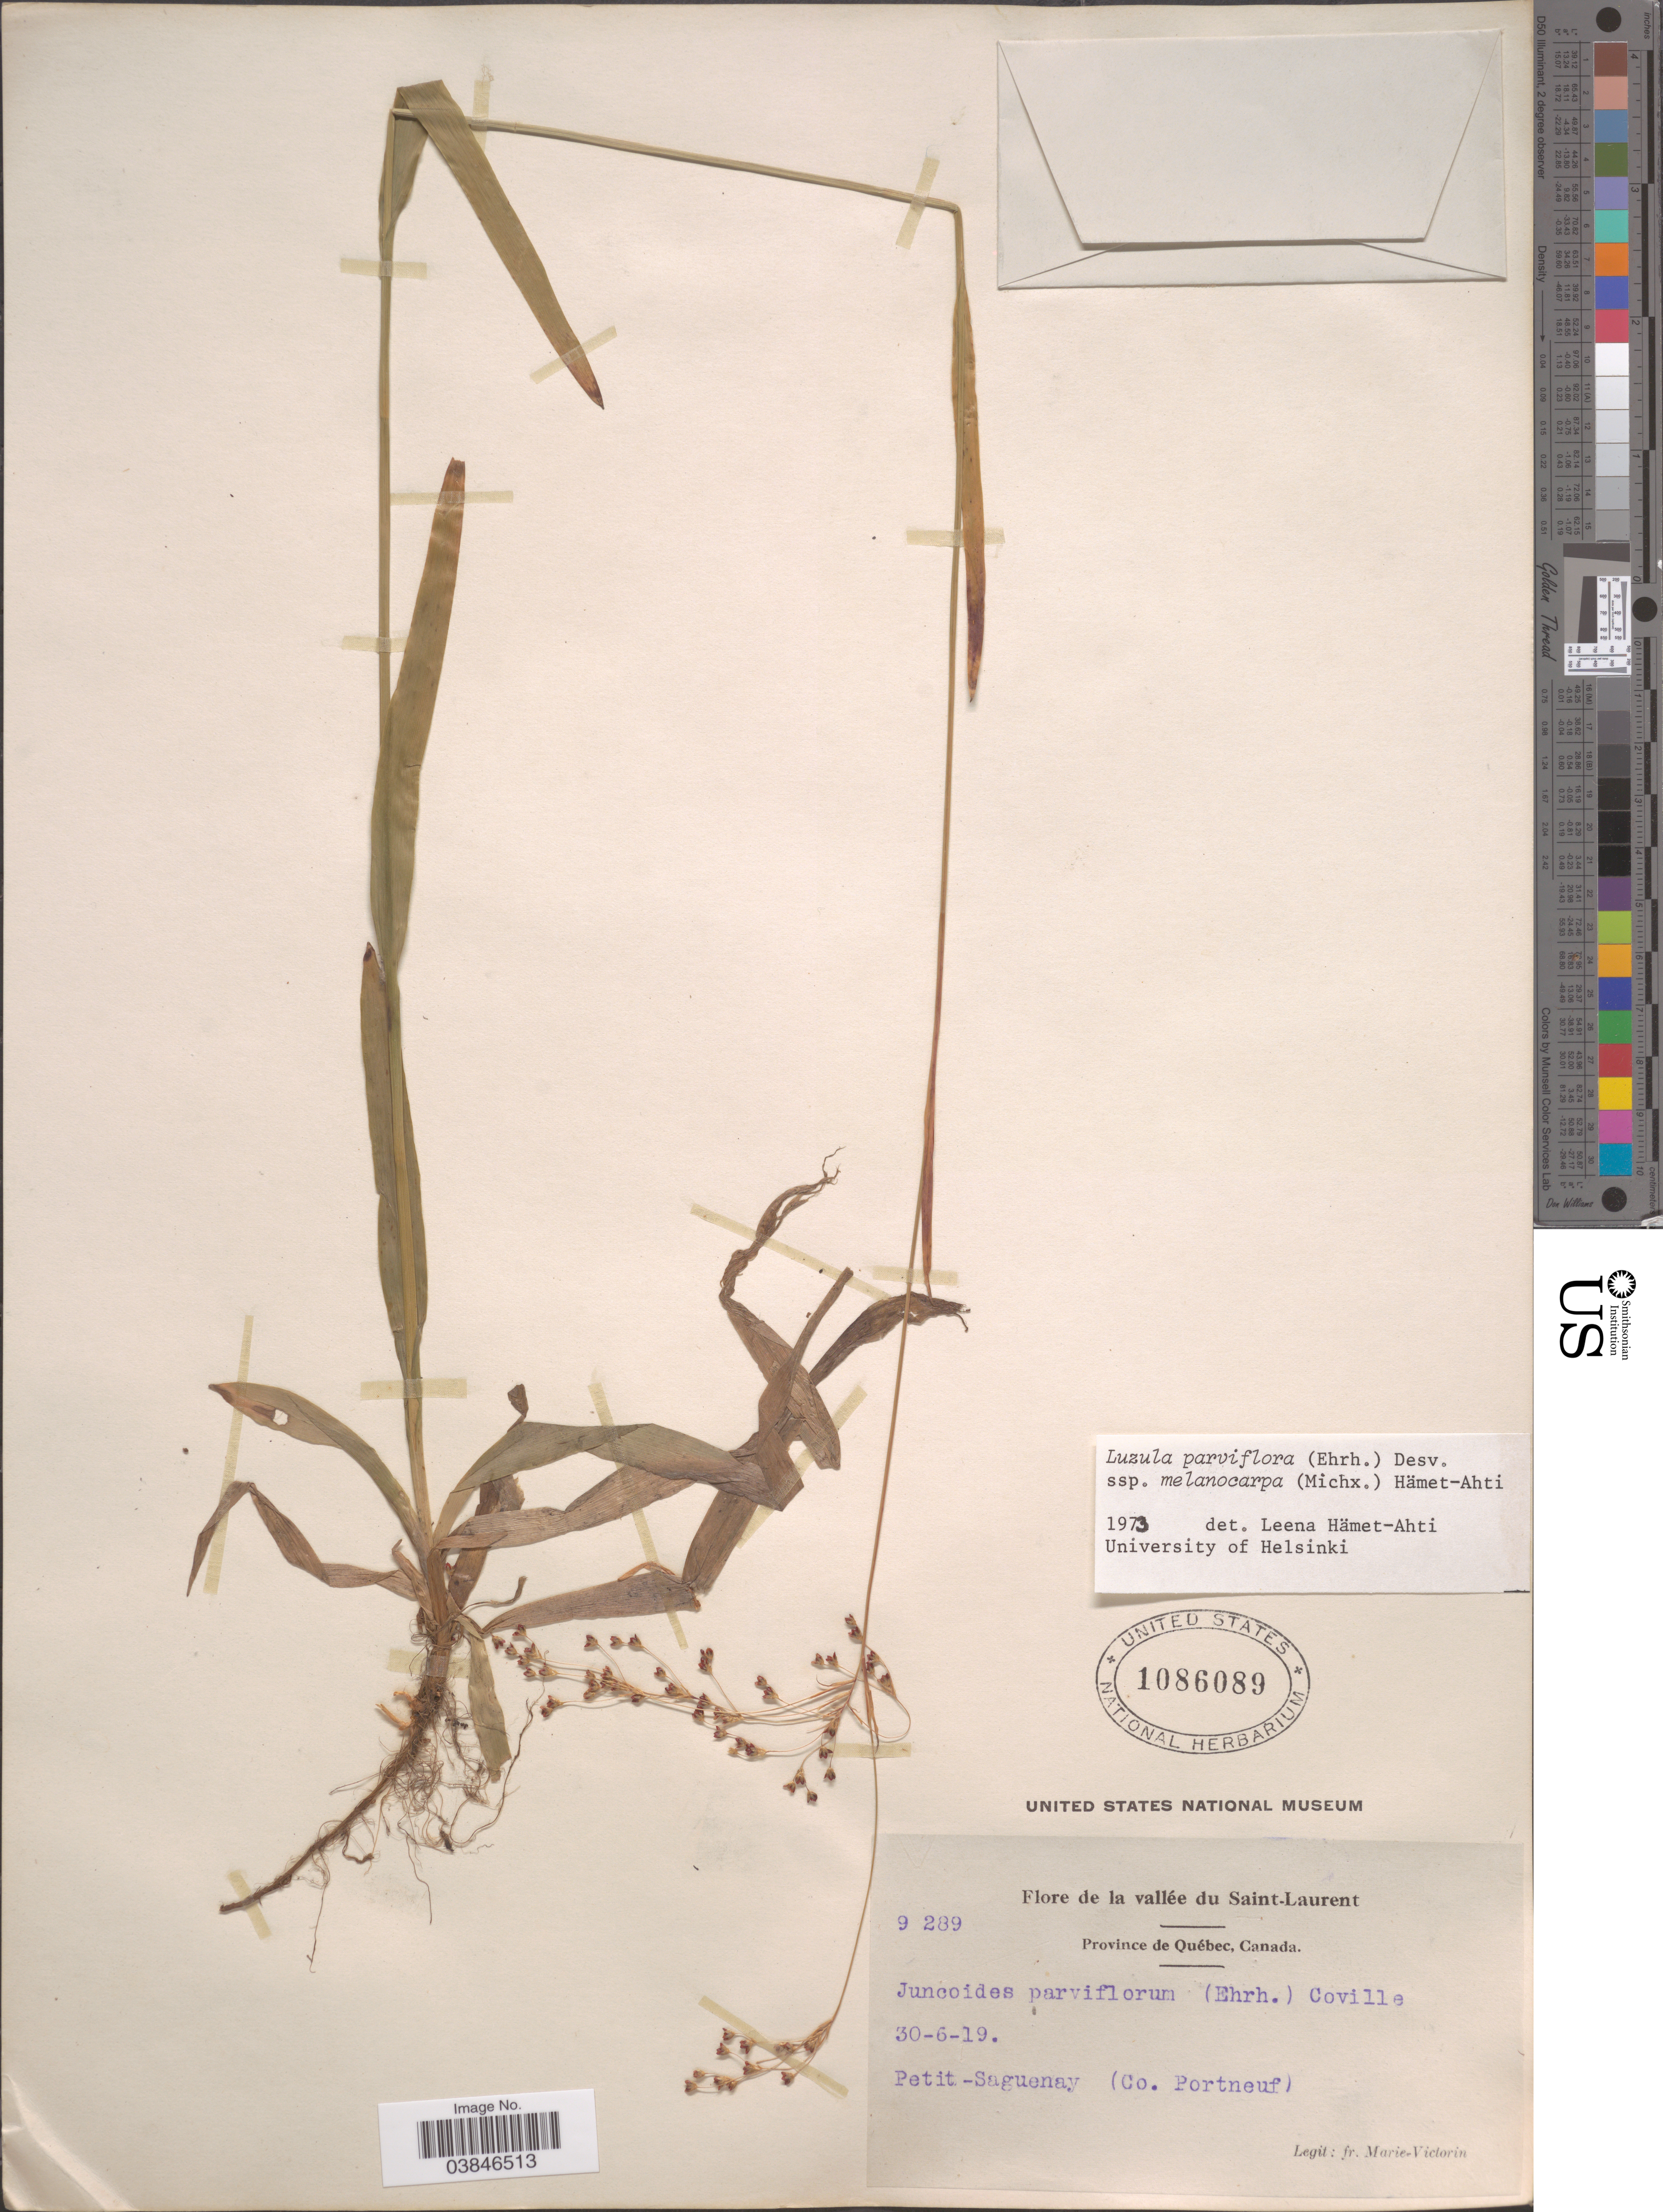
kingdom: Plantae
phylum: Tracheophyta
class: Liliopsida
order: Poales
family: Juncaceae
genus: Luzula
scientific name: Luzula parviflora subsp. melanocarpa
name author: Desv.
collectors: Fr. Marie-Victorin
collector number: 9289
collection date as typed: Transcribed d/m/y: 30/6/19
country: Canada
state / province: Quebec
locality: Vallée du Saint-Laurent. Petit-Saguenay (Co. Portneuf).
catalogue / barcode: US 1086089